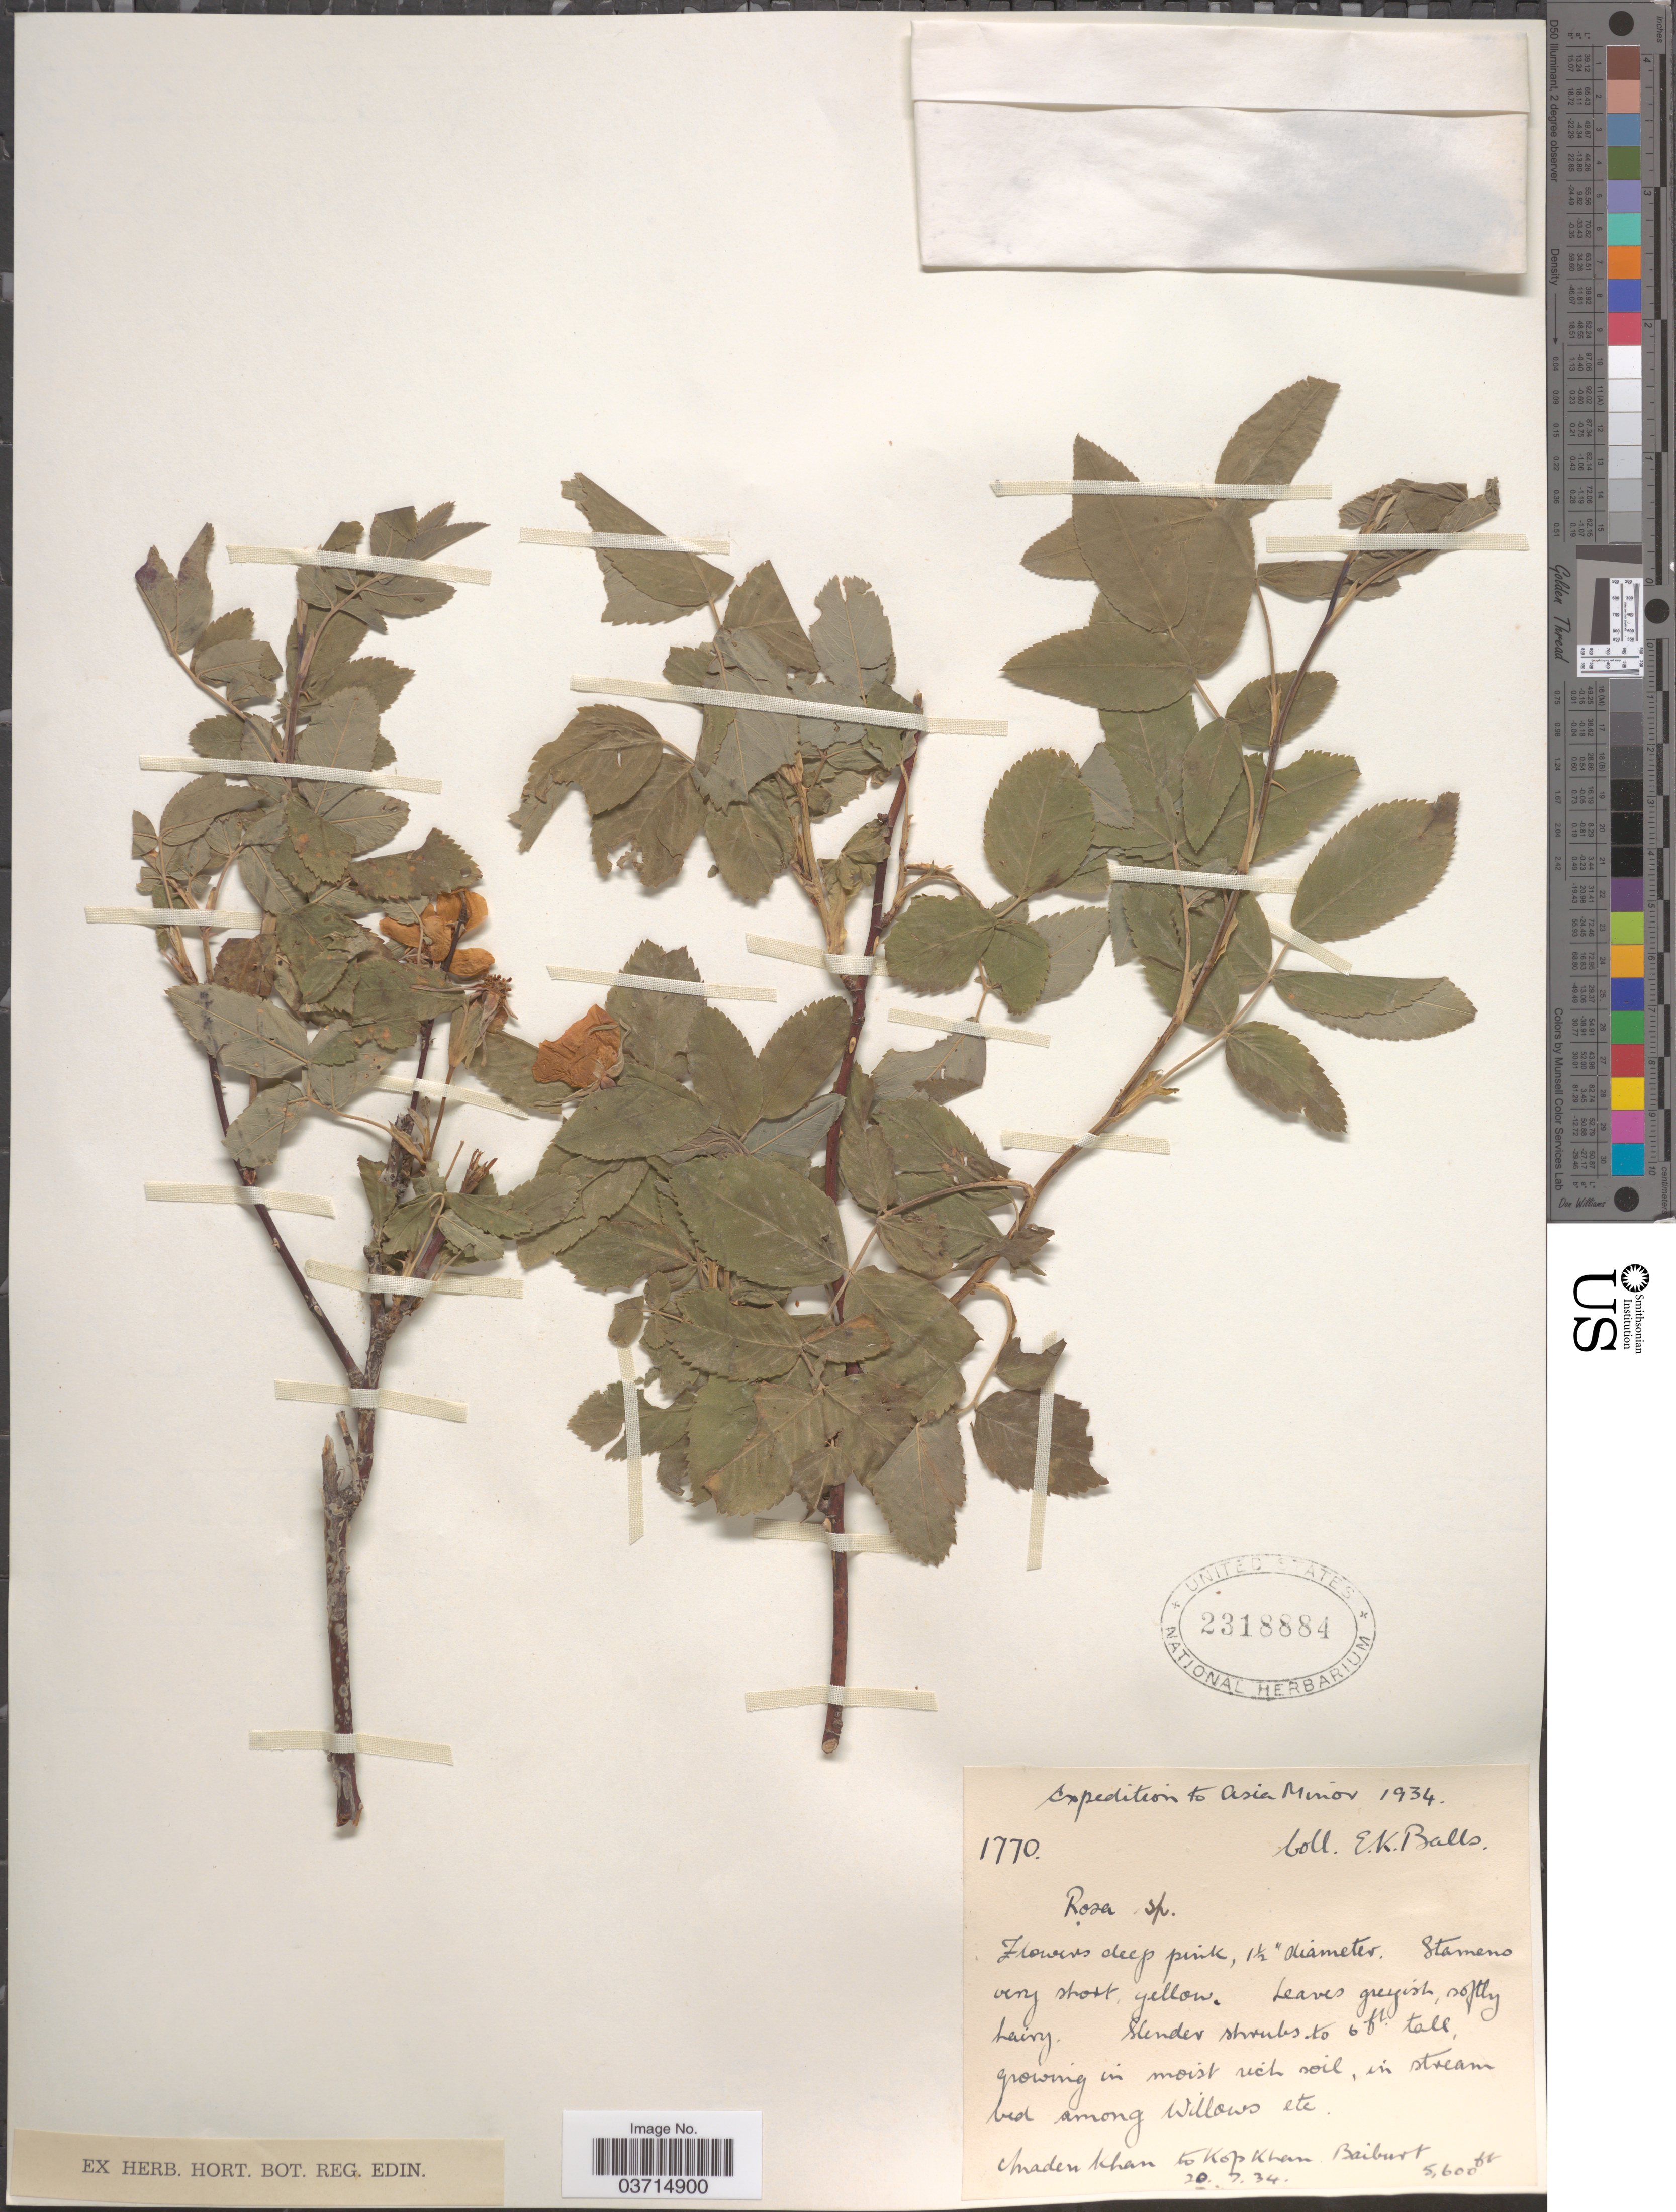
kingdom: Plantae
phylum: Tracheophyta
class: Magnoliopsida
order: Rosales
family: Rosaceae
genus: Rosa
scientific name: Rosa sp.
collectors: E. K. Balls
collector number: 1770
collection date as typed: Transcribed d/m/y: 20/7/34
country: Turkey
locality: Asia Minor. Maden khan to Kop Khan Baiburt.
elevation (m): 1707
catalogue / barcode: US 2318884